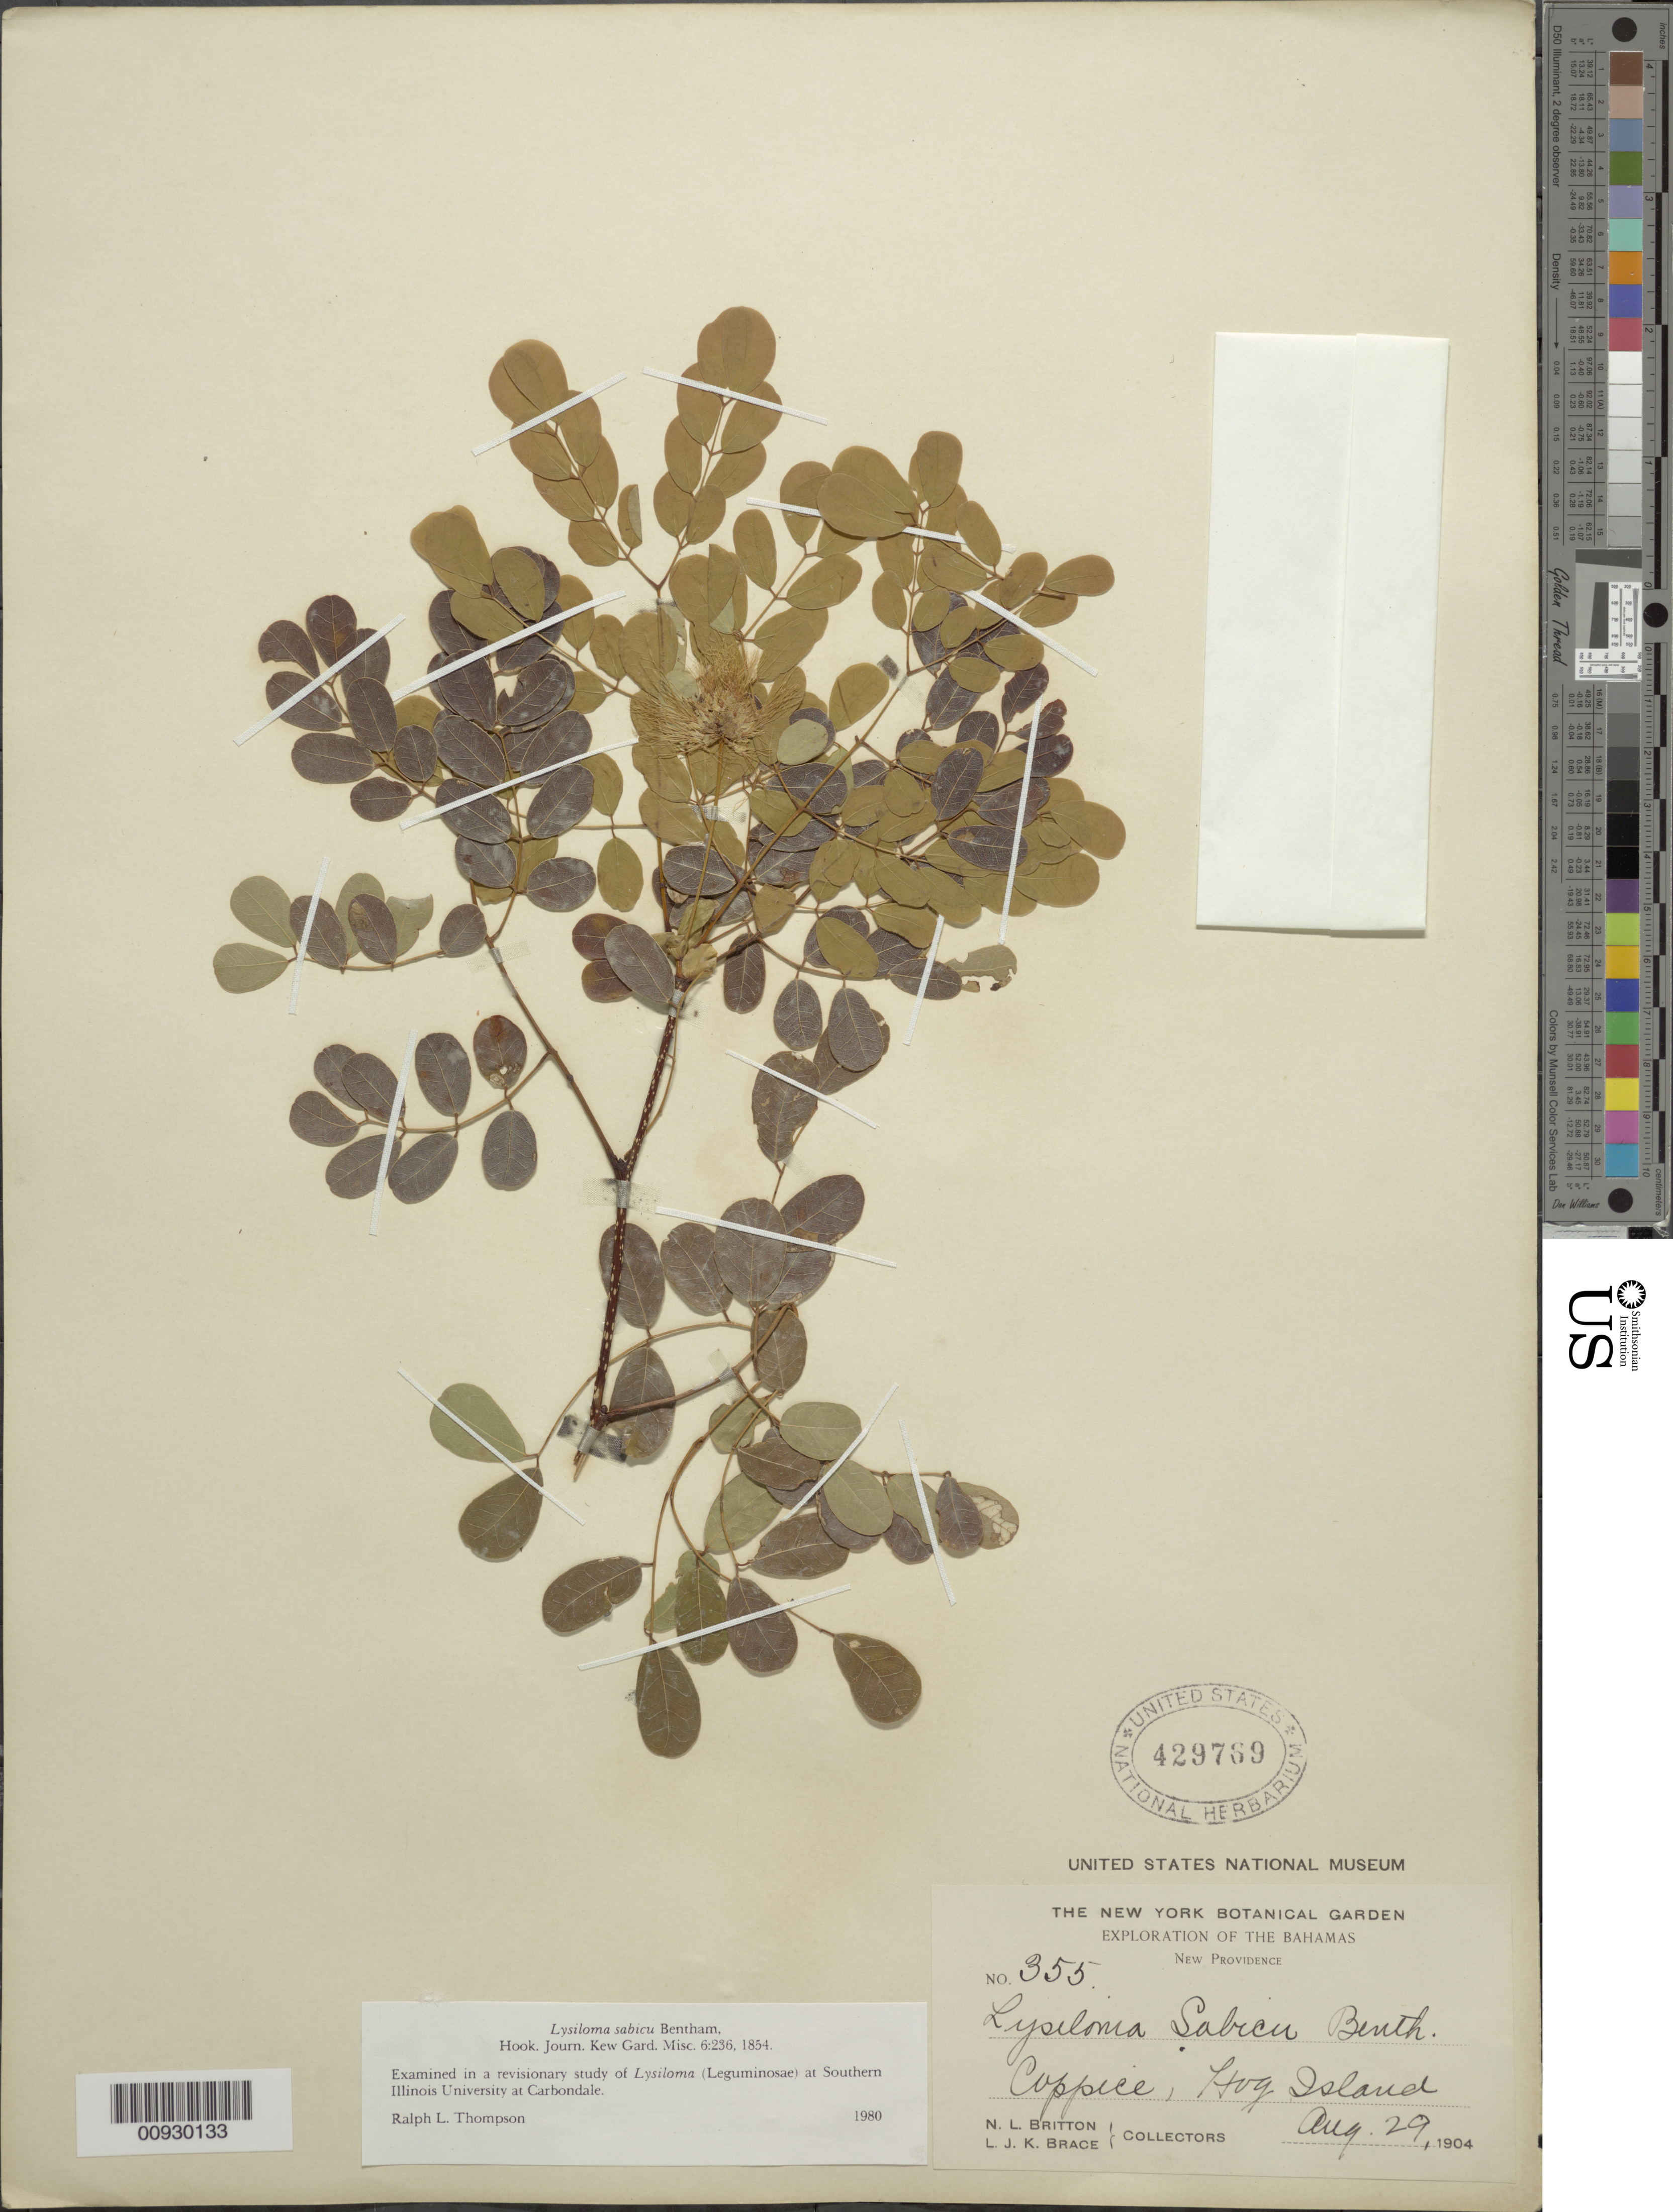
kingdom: Plantae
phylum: Tracheophyta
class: Magnoliopsida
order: Fabales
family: Fabaceae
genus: Lysiloma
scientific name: Lysiloma sabicu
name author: Benth.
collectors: N. Britton & L. J. K. Brace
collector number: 355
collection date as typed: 29 Aug 1904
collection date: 1904-08-29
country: Bahamas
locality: Coppice, Hog Island, New Providence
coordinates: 0 N, 0 E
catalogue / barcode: US 429769